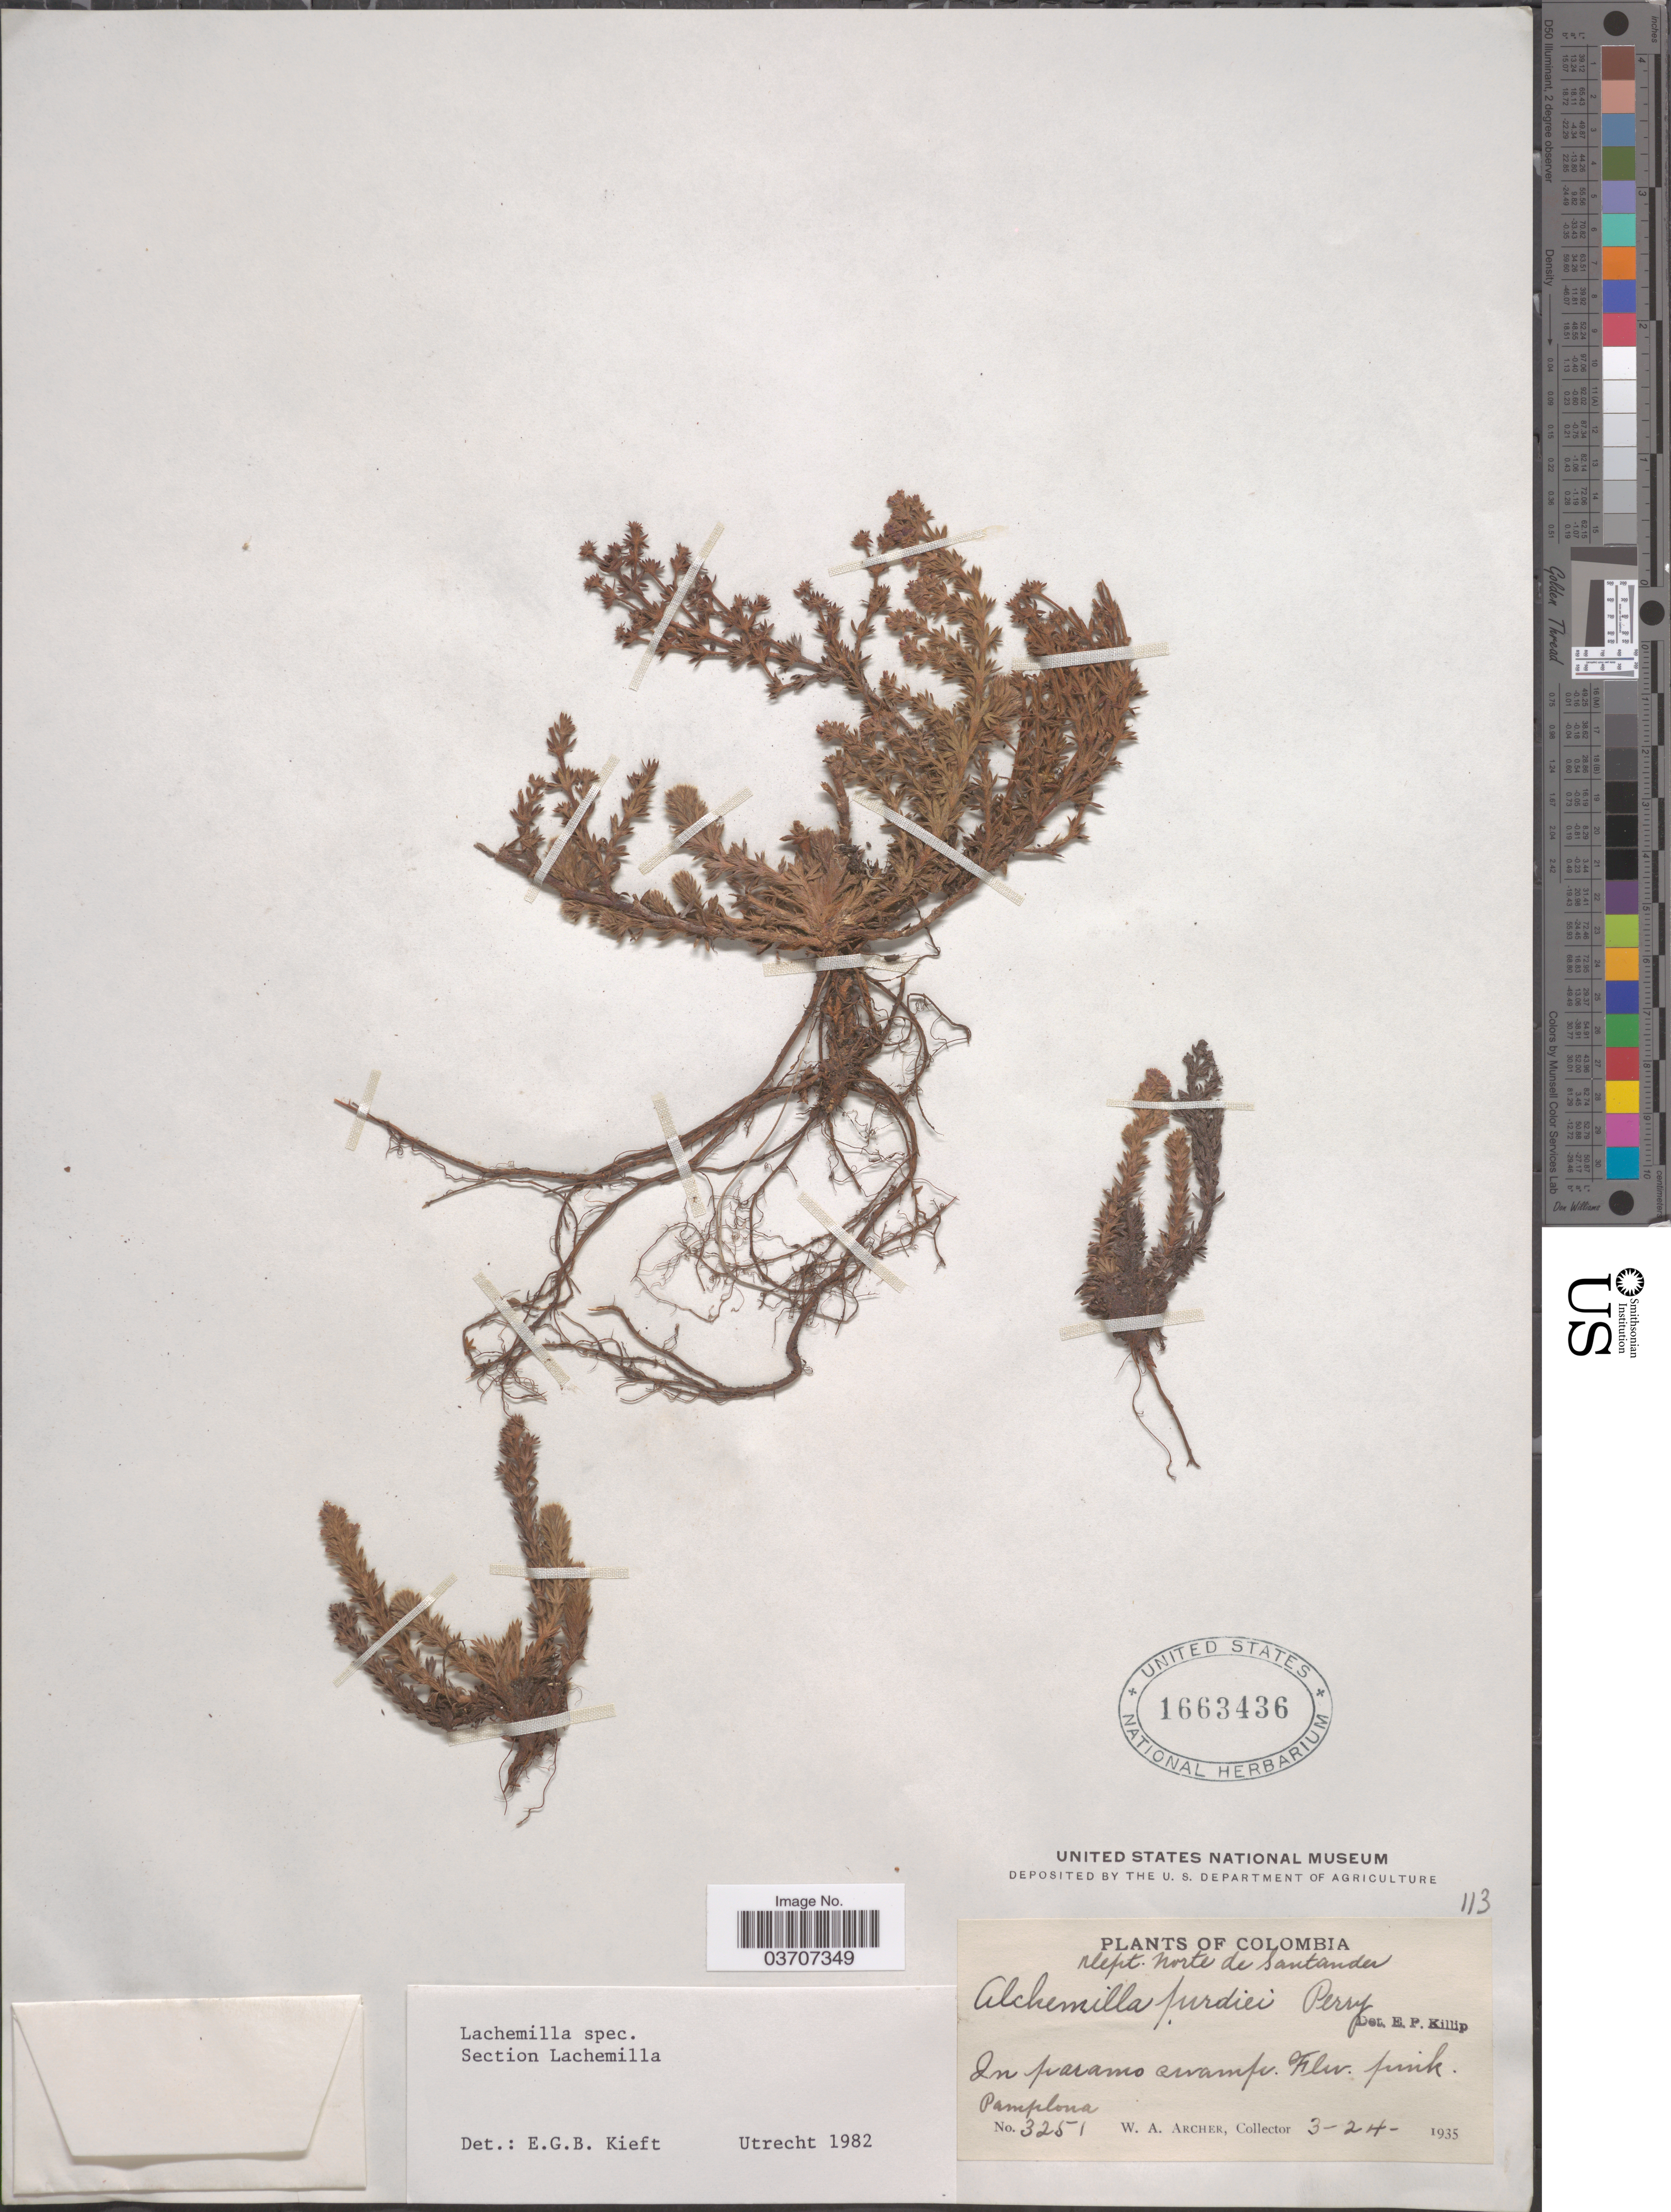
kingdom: Plantae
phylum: Tracheophyta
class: Magnoliopsida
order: Rosales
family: Rosaceae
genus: Lachemilla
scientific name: Lachemilla sp.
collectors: W. Archer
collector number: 3251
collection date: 1935-03-24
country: Colombia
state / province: Norte de Santander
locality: Dept. Norte de Santander. Pamplona.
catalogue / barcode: US 1663436